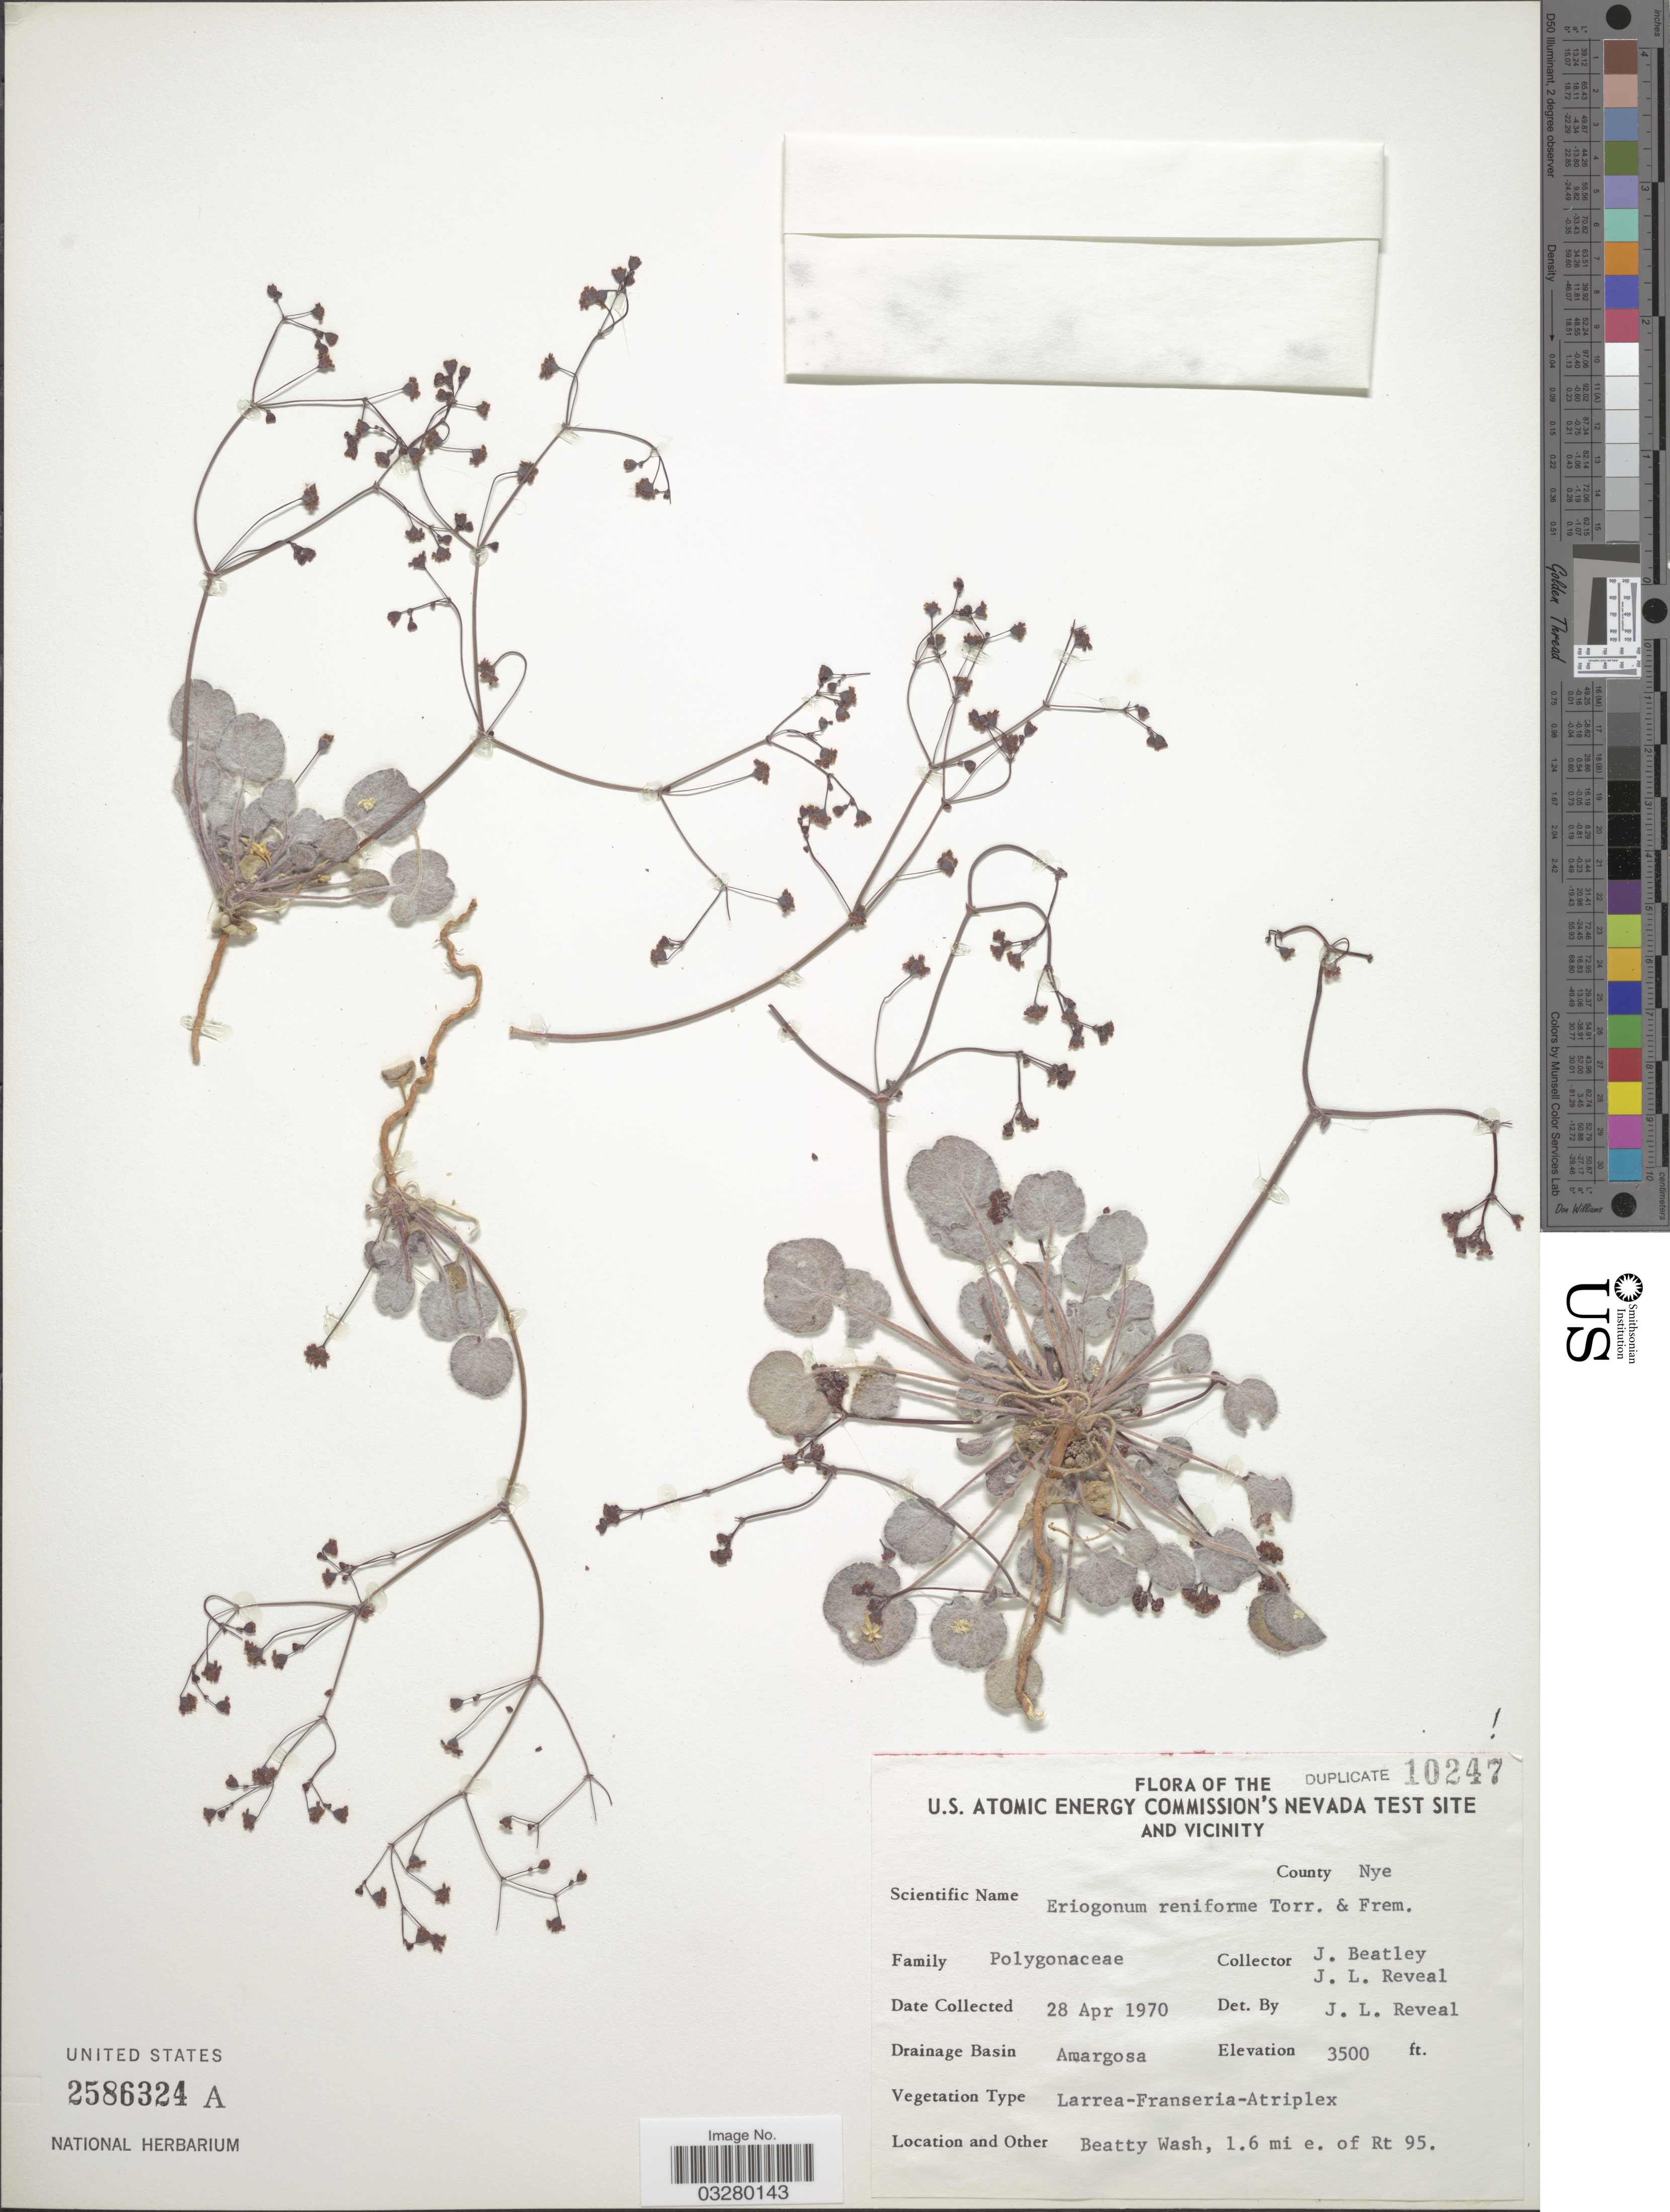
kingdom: Plantae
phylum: Tracheophyta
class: Magnoliopsida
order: Caryophyllales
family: Polygonaceae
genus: Eriogonum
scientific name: Eriogonum reniforme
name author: Torr. & Frém.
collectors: J. C. Beatley & J. L. Reveal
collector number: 10247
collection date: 1970-04-28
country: United States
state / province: Nevada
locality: U.S. Atomic Energy Commission's Nevada Test Site and Vicinity. County Nye. Drainage Basin Amargosa. Beatty Wash, 1.6 mi e. of Rt 95.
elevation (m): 1067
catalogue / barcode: US 2586324A